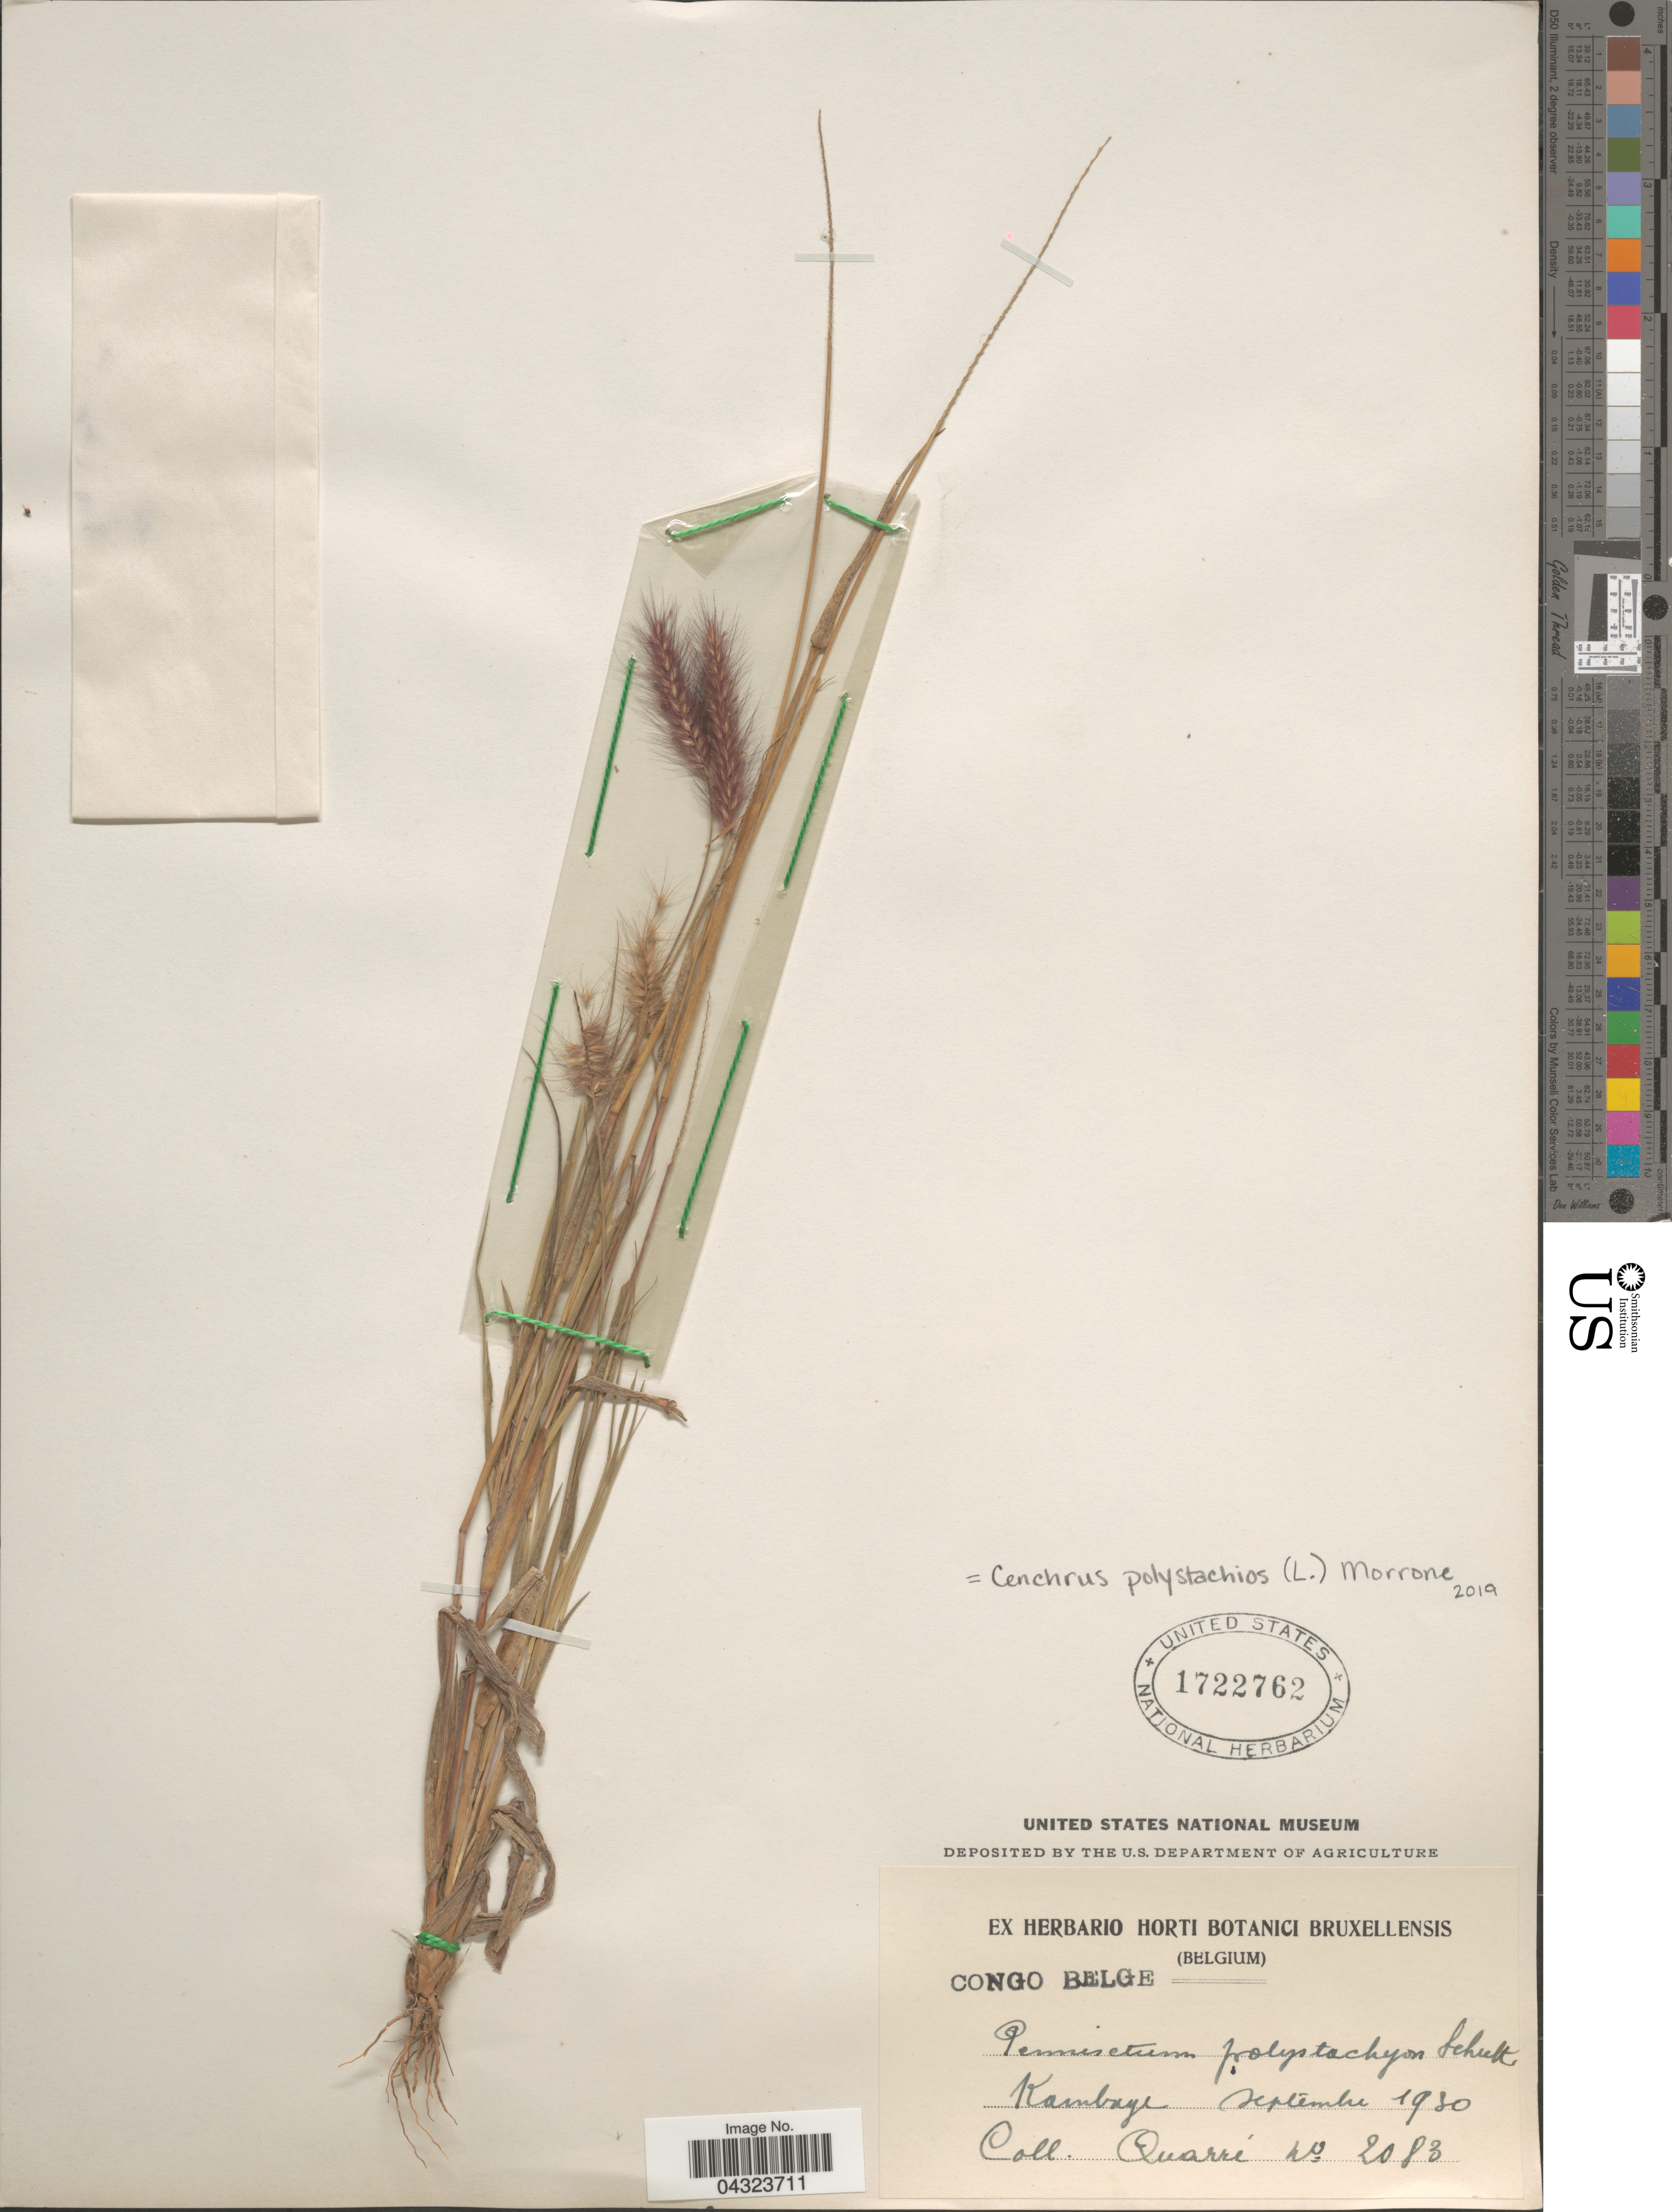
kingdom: Plantae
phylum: Tracheophyta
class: Liliopsida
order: Poales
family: Poaceae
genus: Cenchrus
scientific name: Cenchrus polystachios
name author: (L.) Morrone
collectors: -. Quarre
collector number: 2083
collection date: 1930-09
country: Congo, Democratic Republic of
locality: Congo Belge. Kambaye.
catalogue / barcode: US 1722762